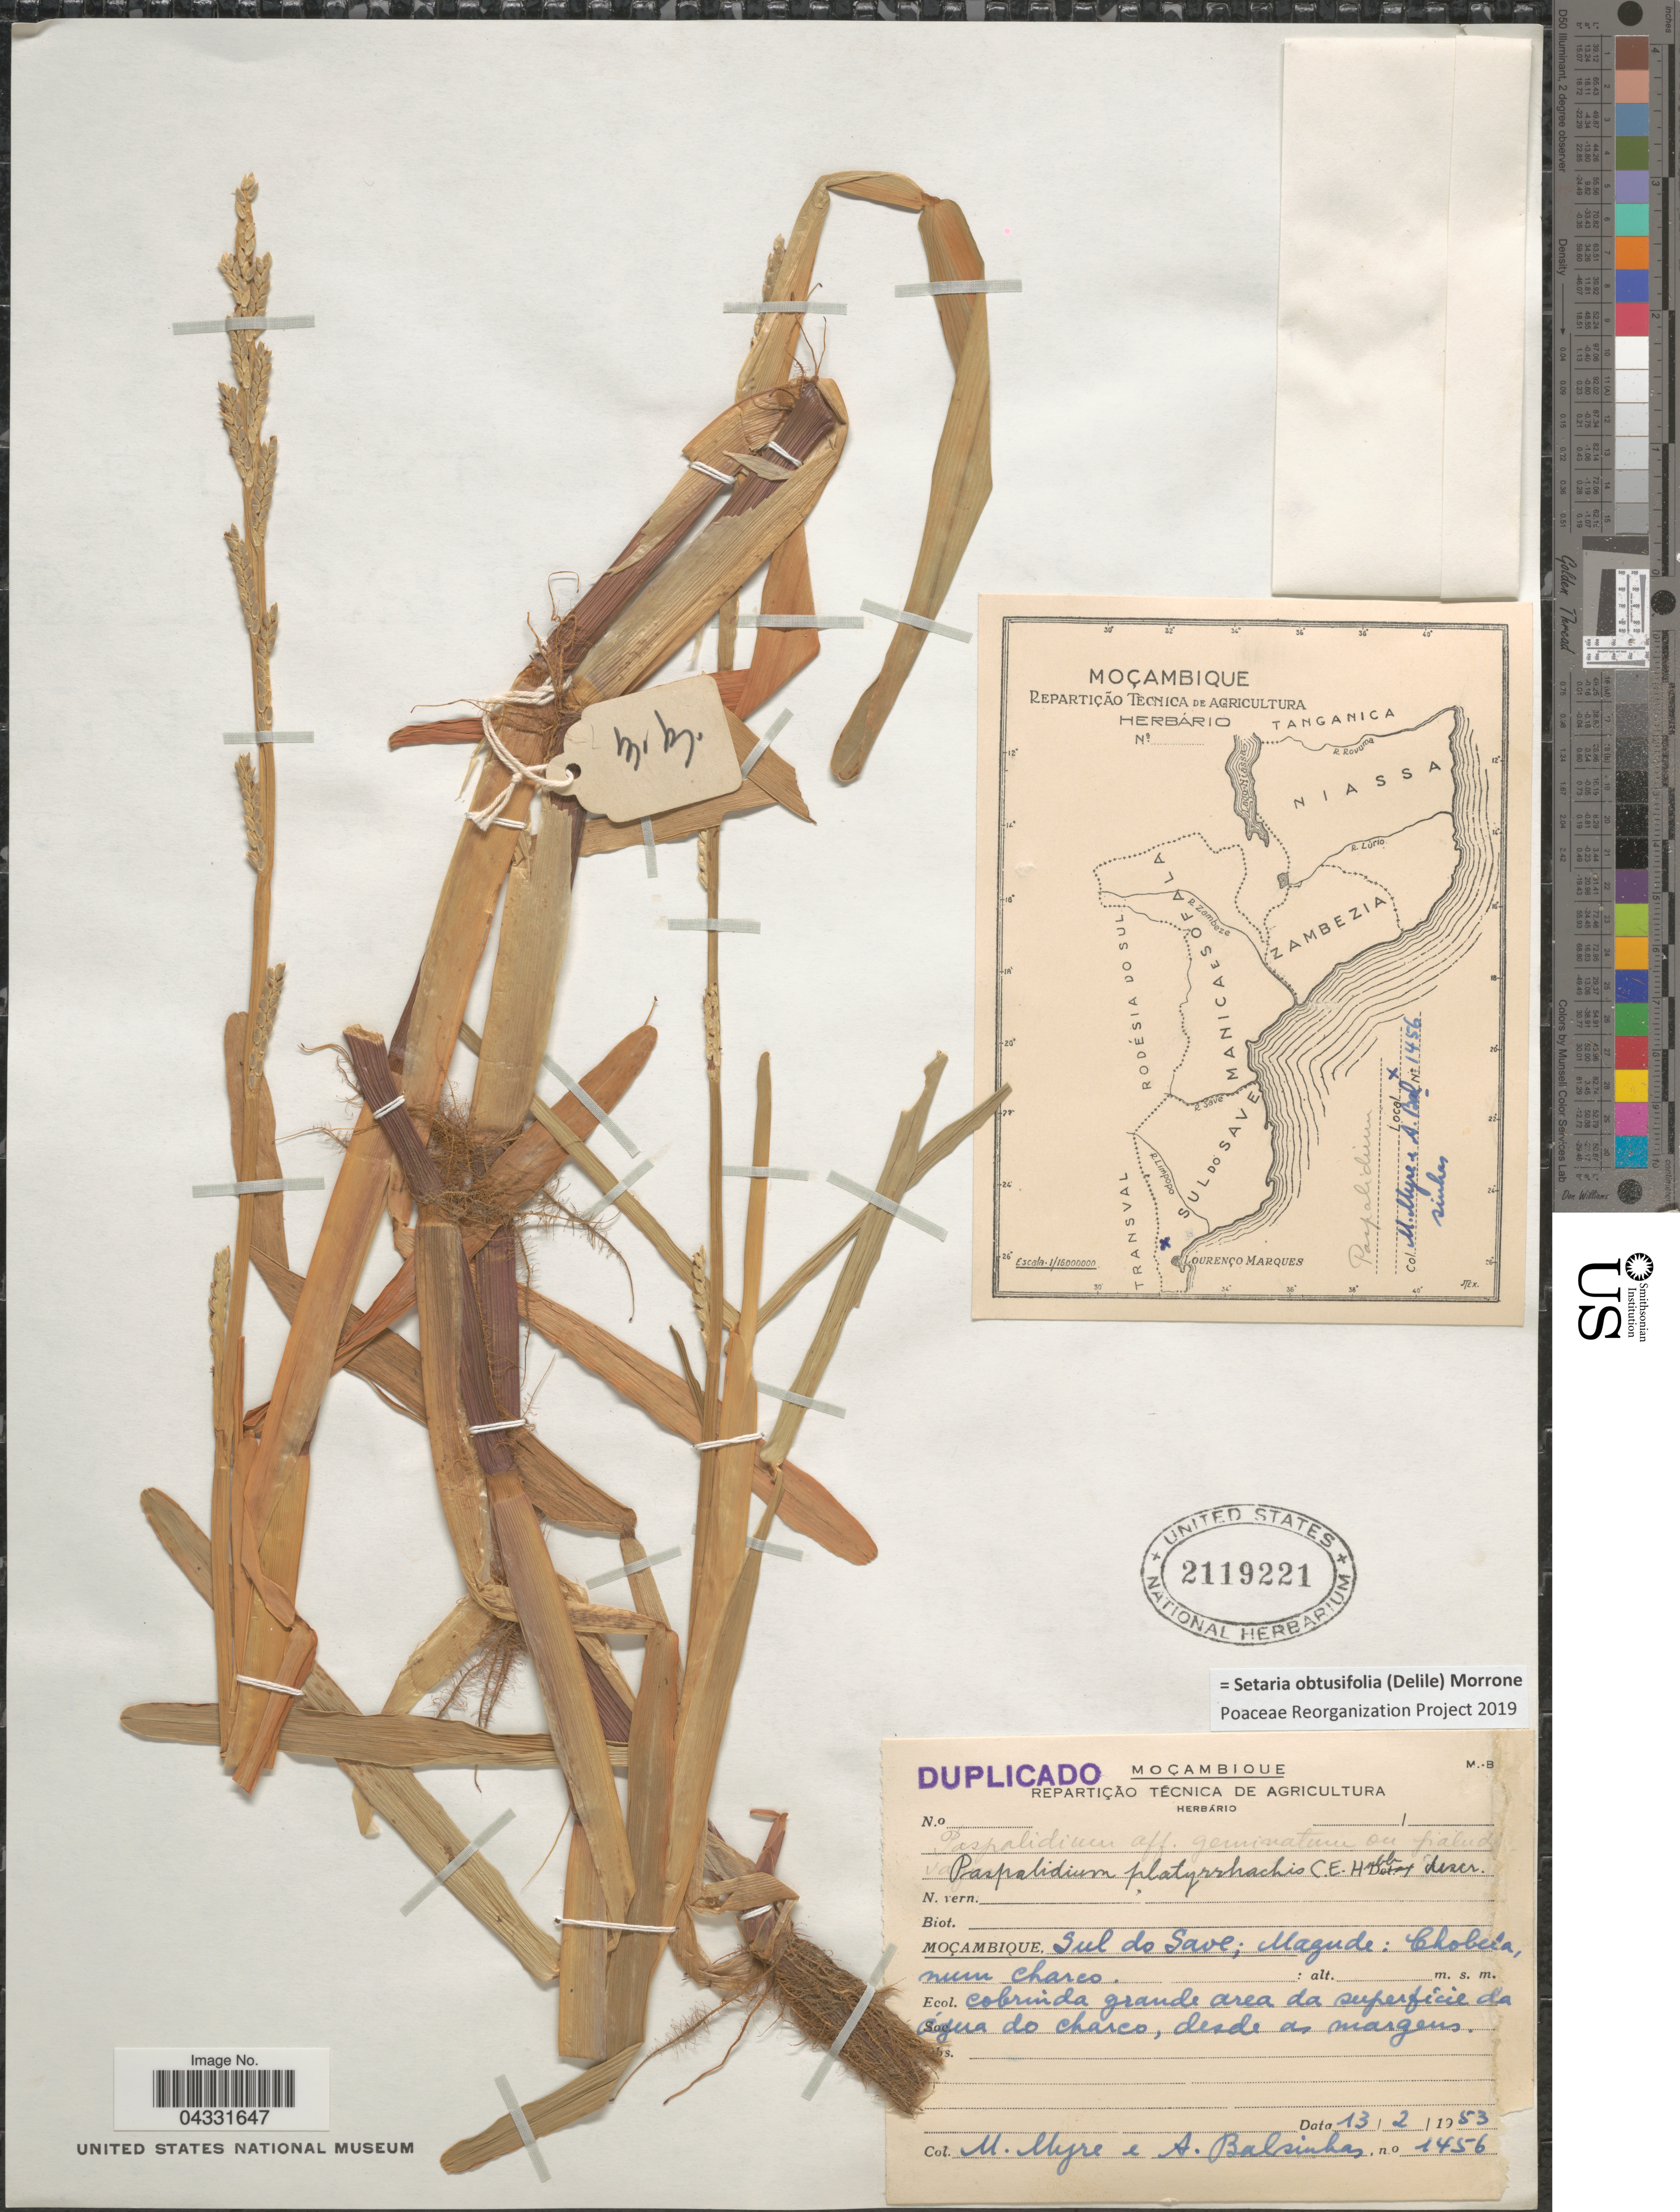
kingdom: Plantae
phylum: Tracheophyta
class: Liliopsida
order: Poales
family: Poaceae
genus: Setaria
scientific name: Setaria obtusifolia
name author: (Delile) Morrone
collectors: Myre, M. & A. A. Balsinhas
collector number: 1456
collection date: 1953-02-13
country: Mozambique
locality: Sul do Save; Magude; Chobeia, num charco.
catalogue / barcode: US 2119221